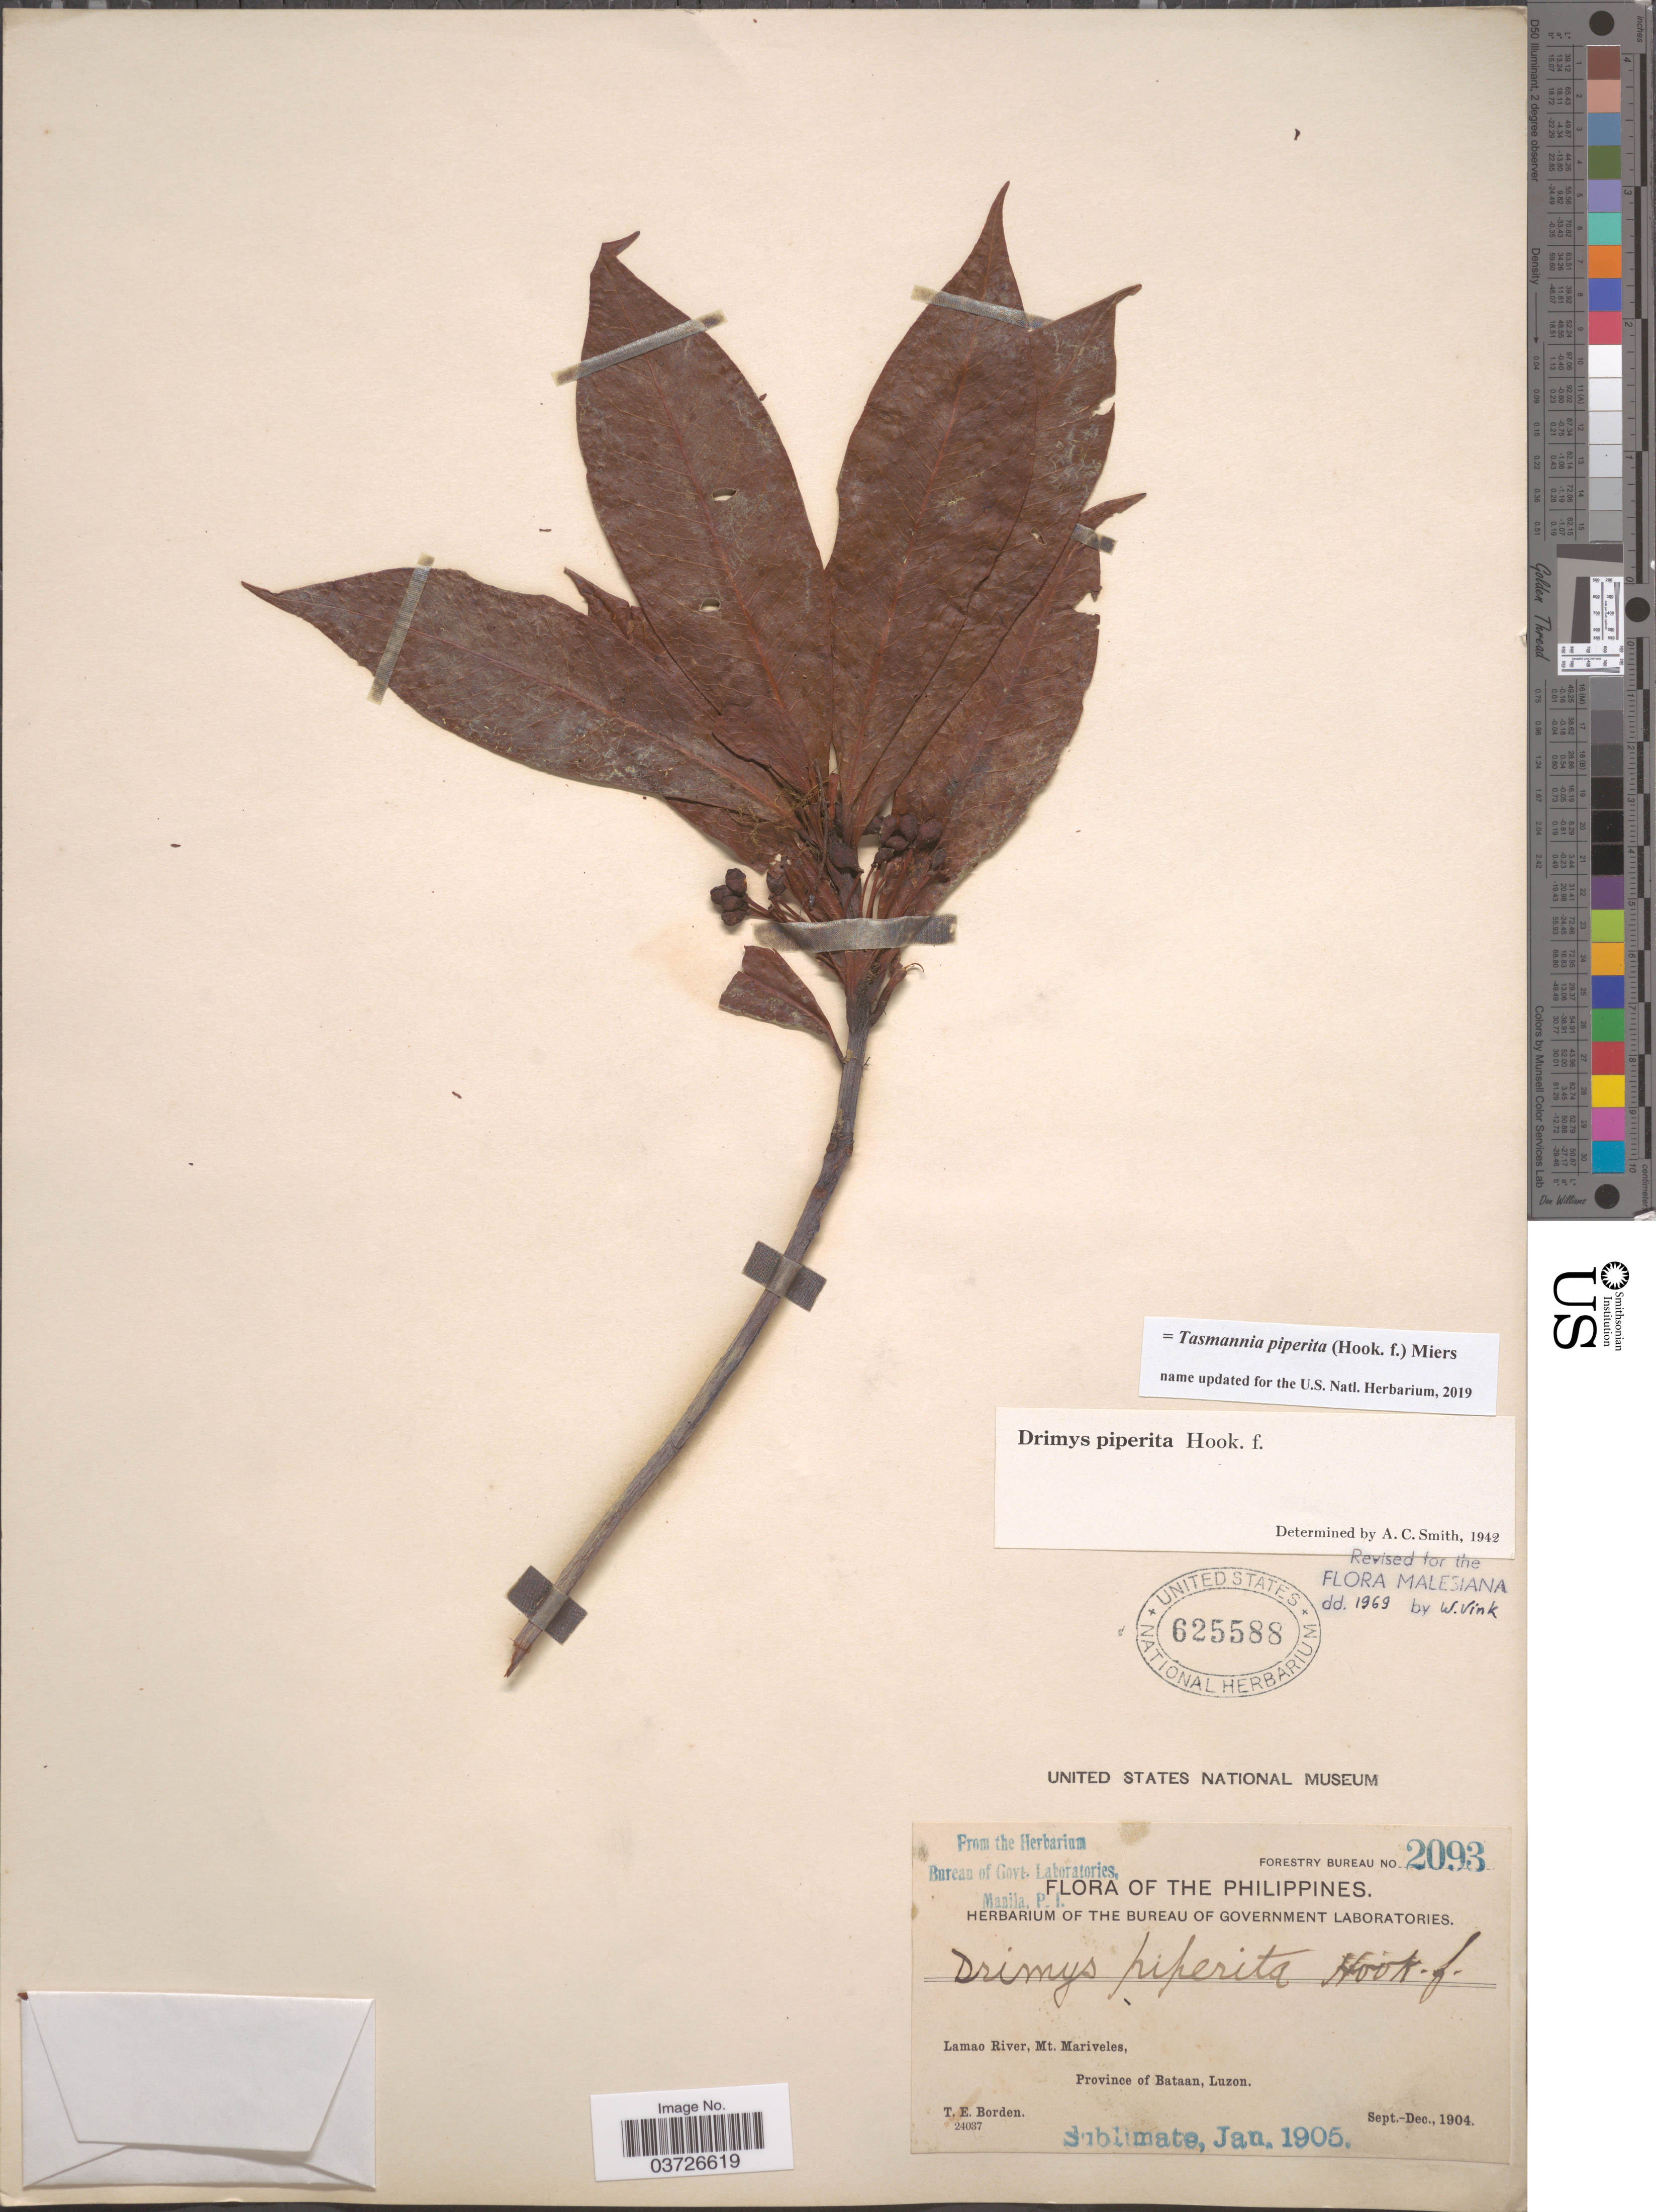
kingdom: Plantae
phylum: Tracheophyta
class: Magnoliopsida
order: Canellales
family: Winteraceae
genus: Tasmannia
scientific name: Tasmannia piperita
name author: (Hook. f.) Miers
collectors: T. E. Borden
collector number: Forestry Bureau 2093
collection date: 1904-09/1904-12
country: Philippines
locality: Lamao River, Mt. Mariveles, Province of Bataan, Luzon.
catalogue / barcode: US 625588